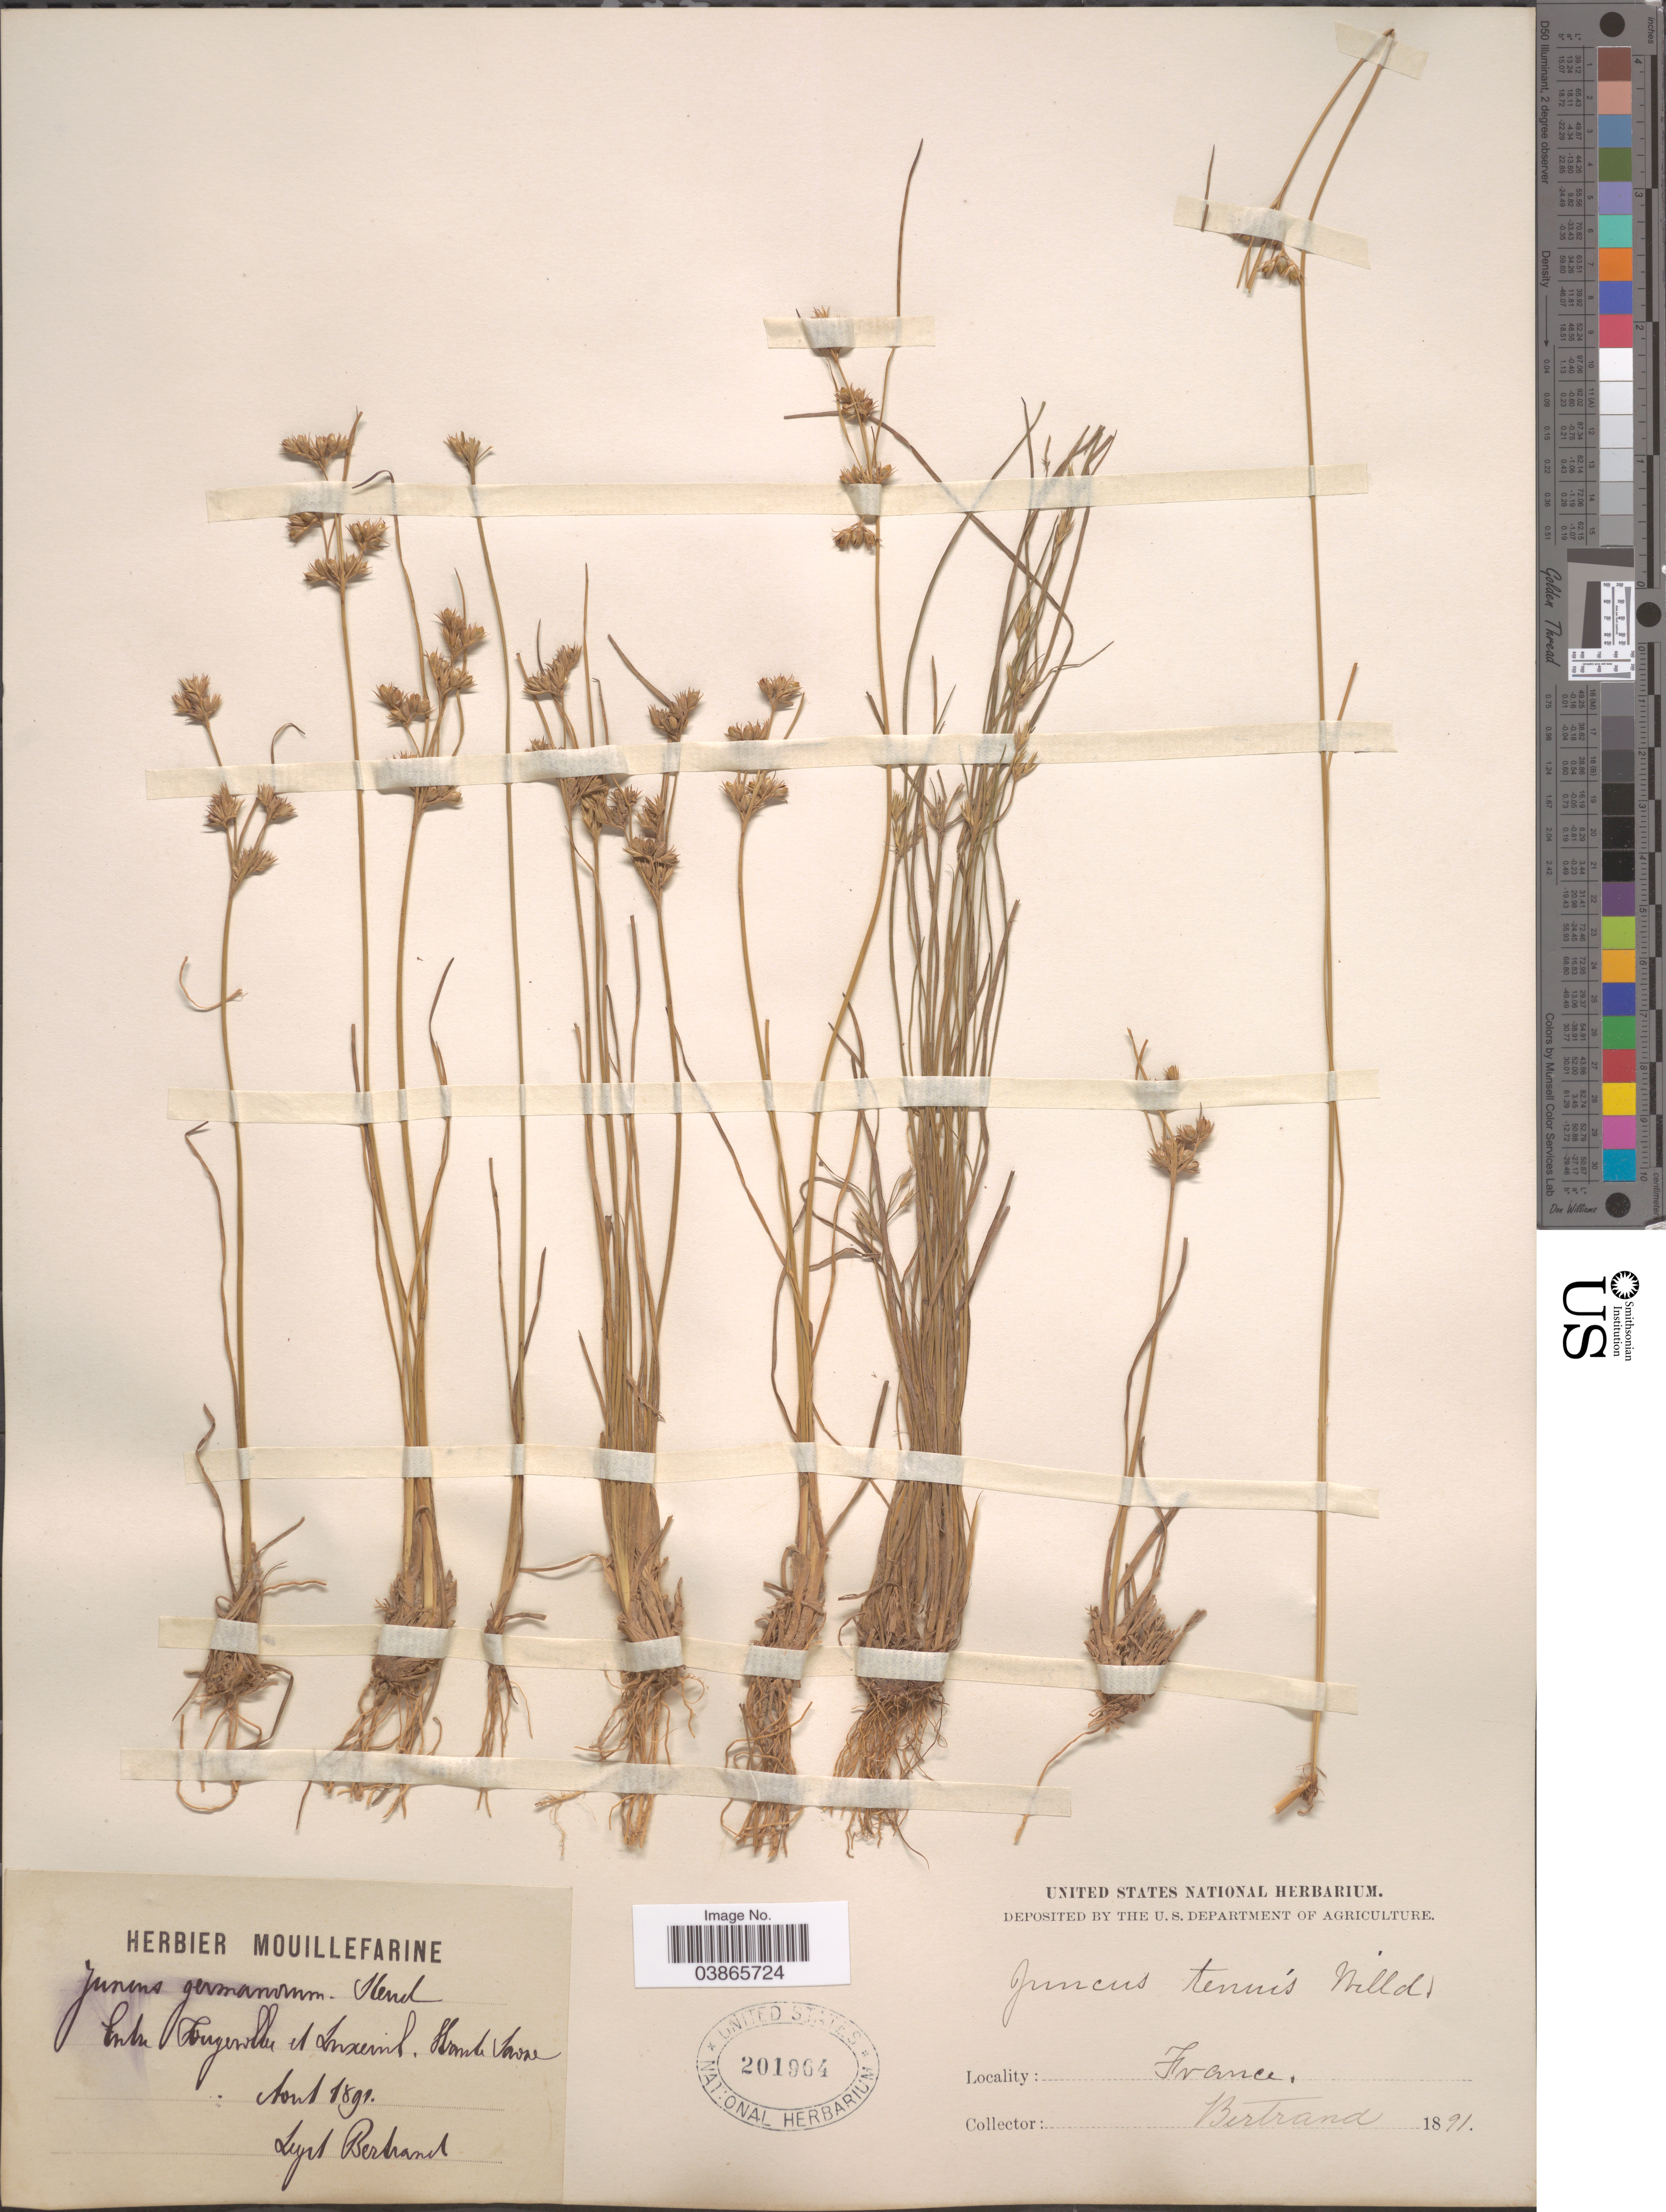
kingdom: Plantae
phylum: Tracheophyta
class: Liliopsida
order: Poales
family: Juncaceae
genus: Juncus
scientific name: Juncus tenuis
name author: Willd.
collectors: Bertrand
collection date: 1891-08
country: France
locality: Entre [illegible text].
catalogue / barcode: US 201964